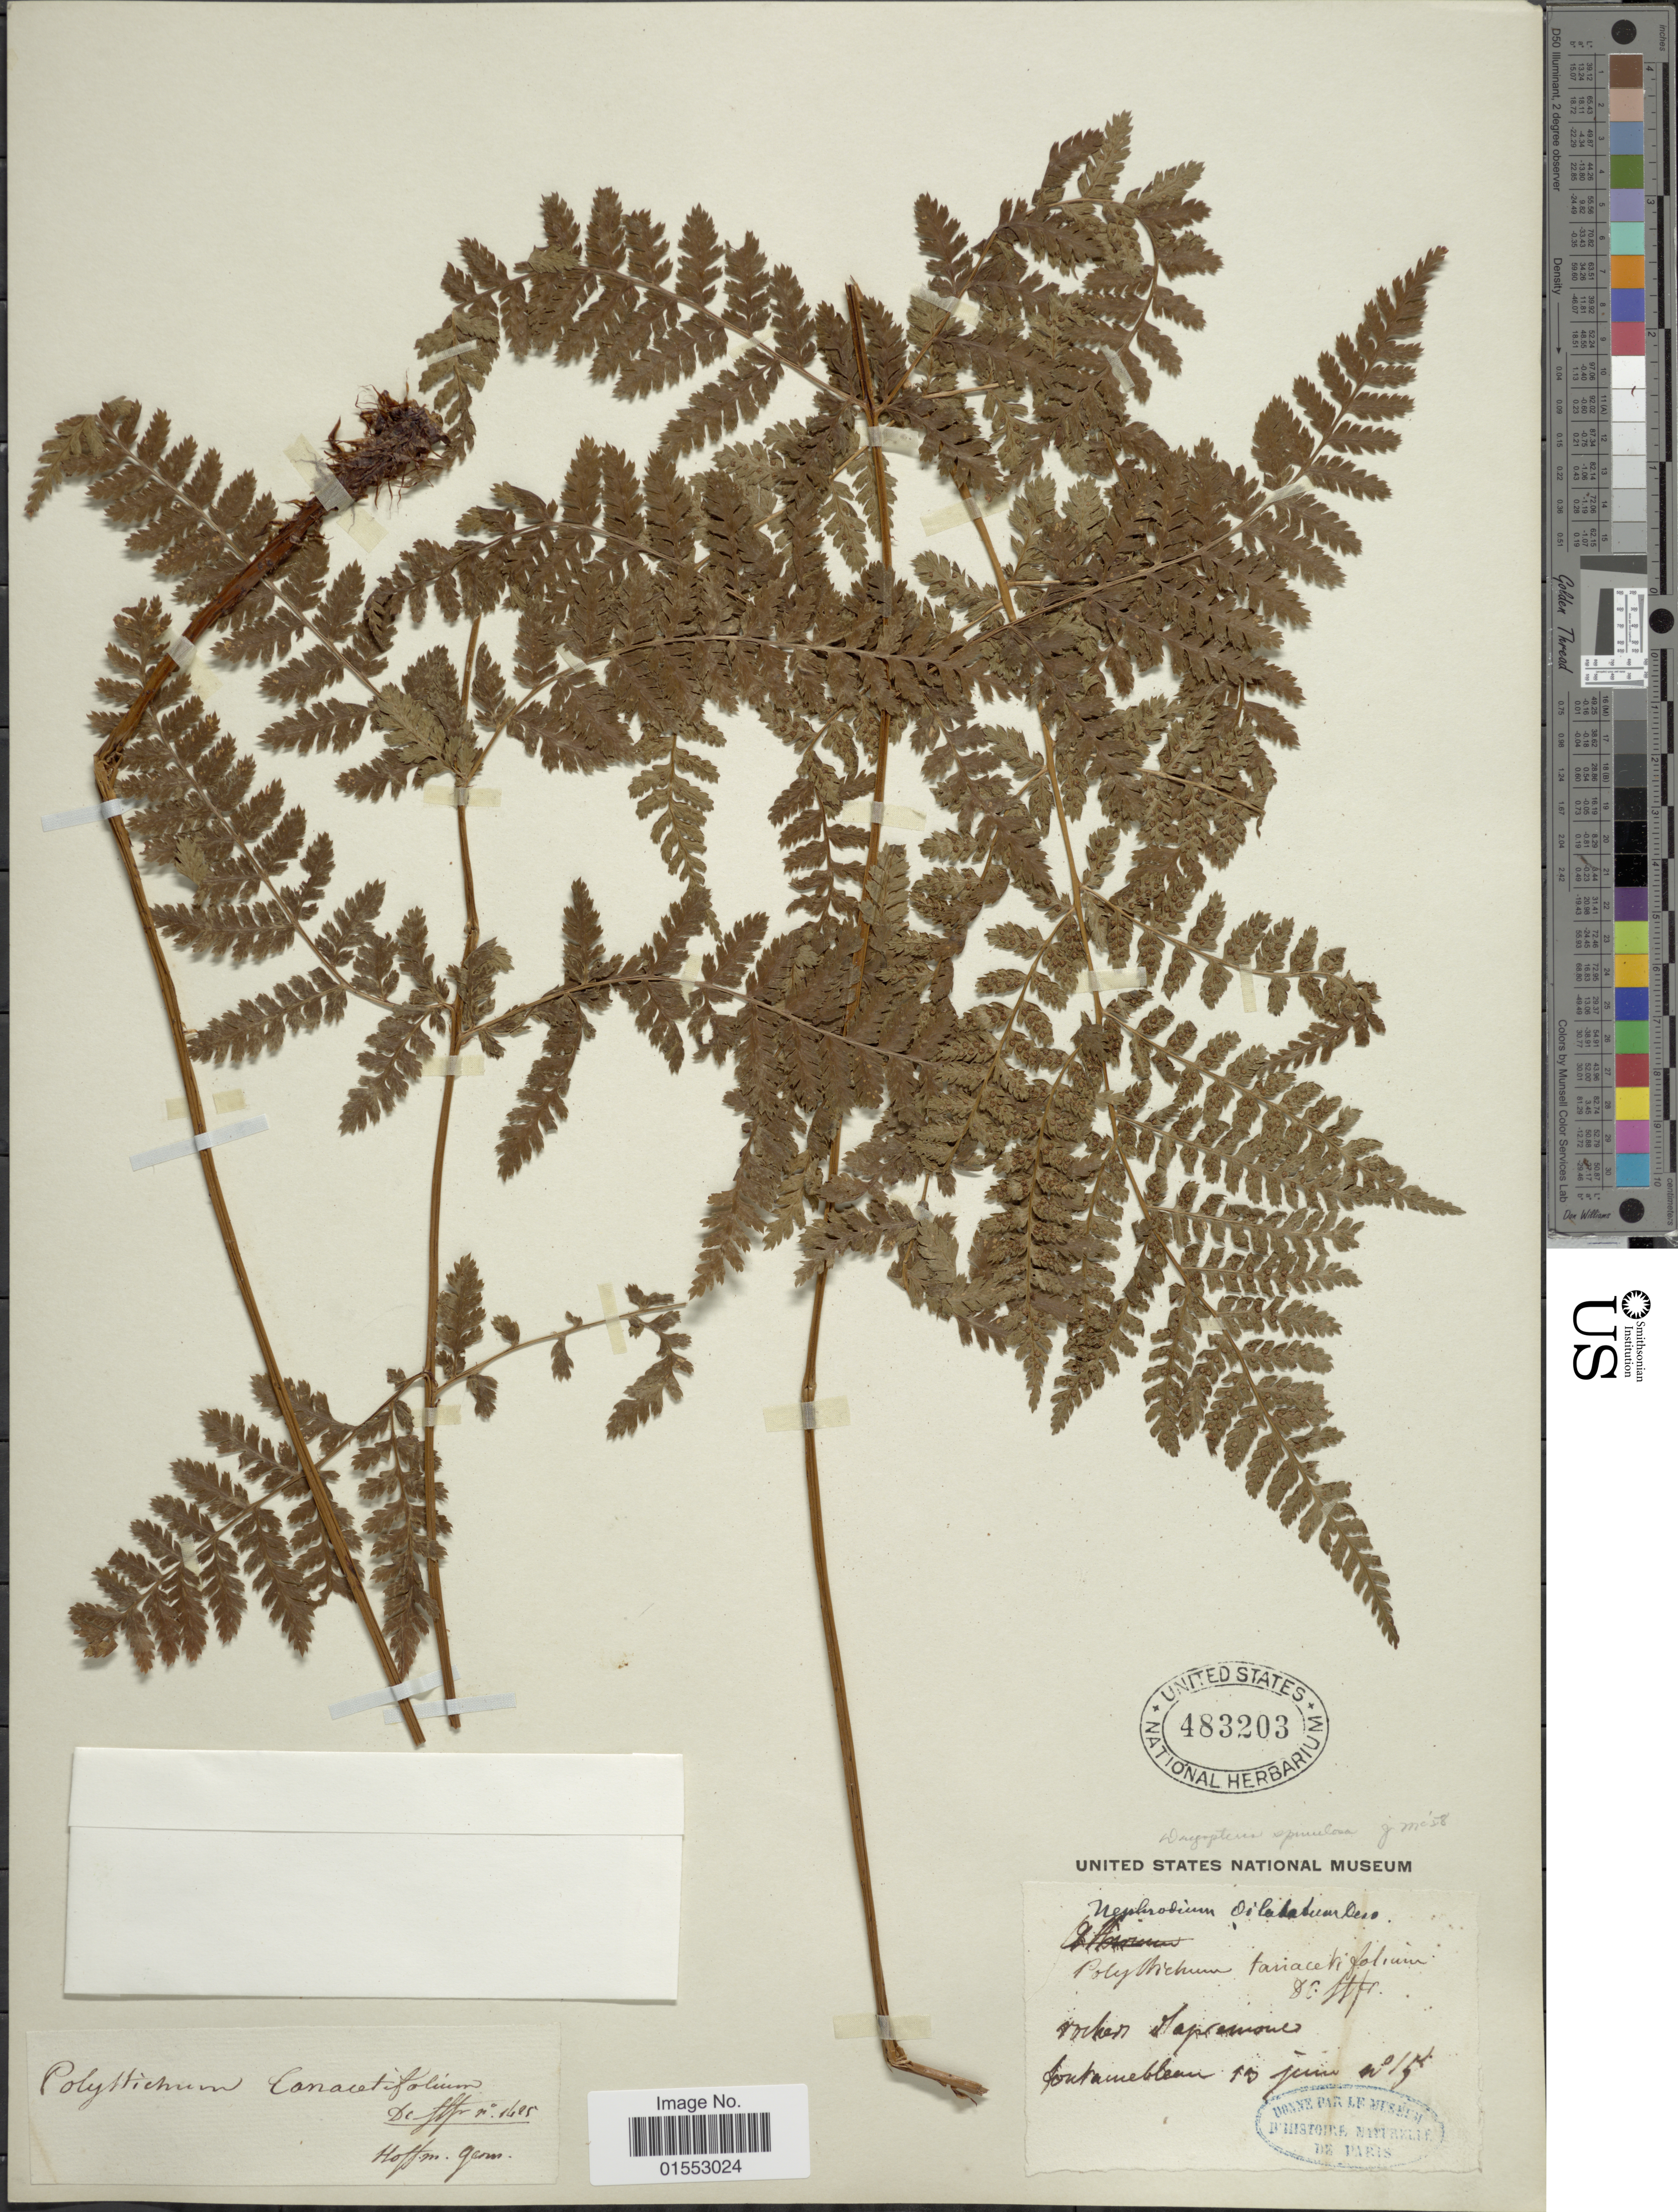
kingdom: Plantae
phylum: Tracheophyta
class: Polypodiopsida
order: Polypodiales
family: Dryopteridaceae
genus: Dryopteris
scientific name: Dryopteris carthusiana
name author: (Villars) H.P. Fuchs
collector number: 15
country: France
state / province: Île-de-France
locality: Foutmeblaun [interpreted]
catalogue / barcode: US 483203